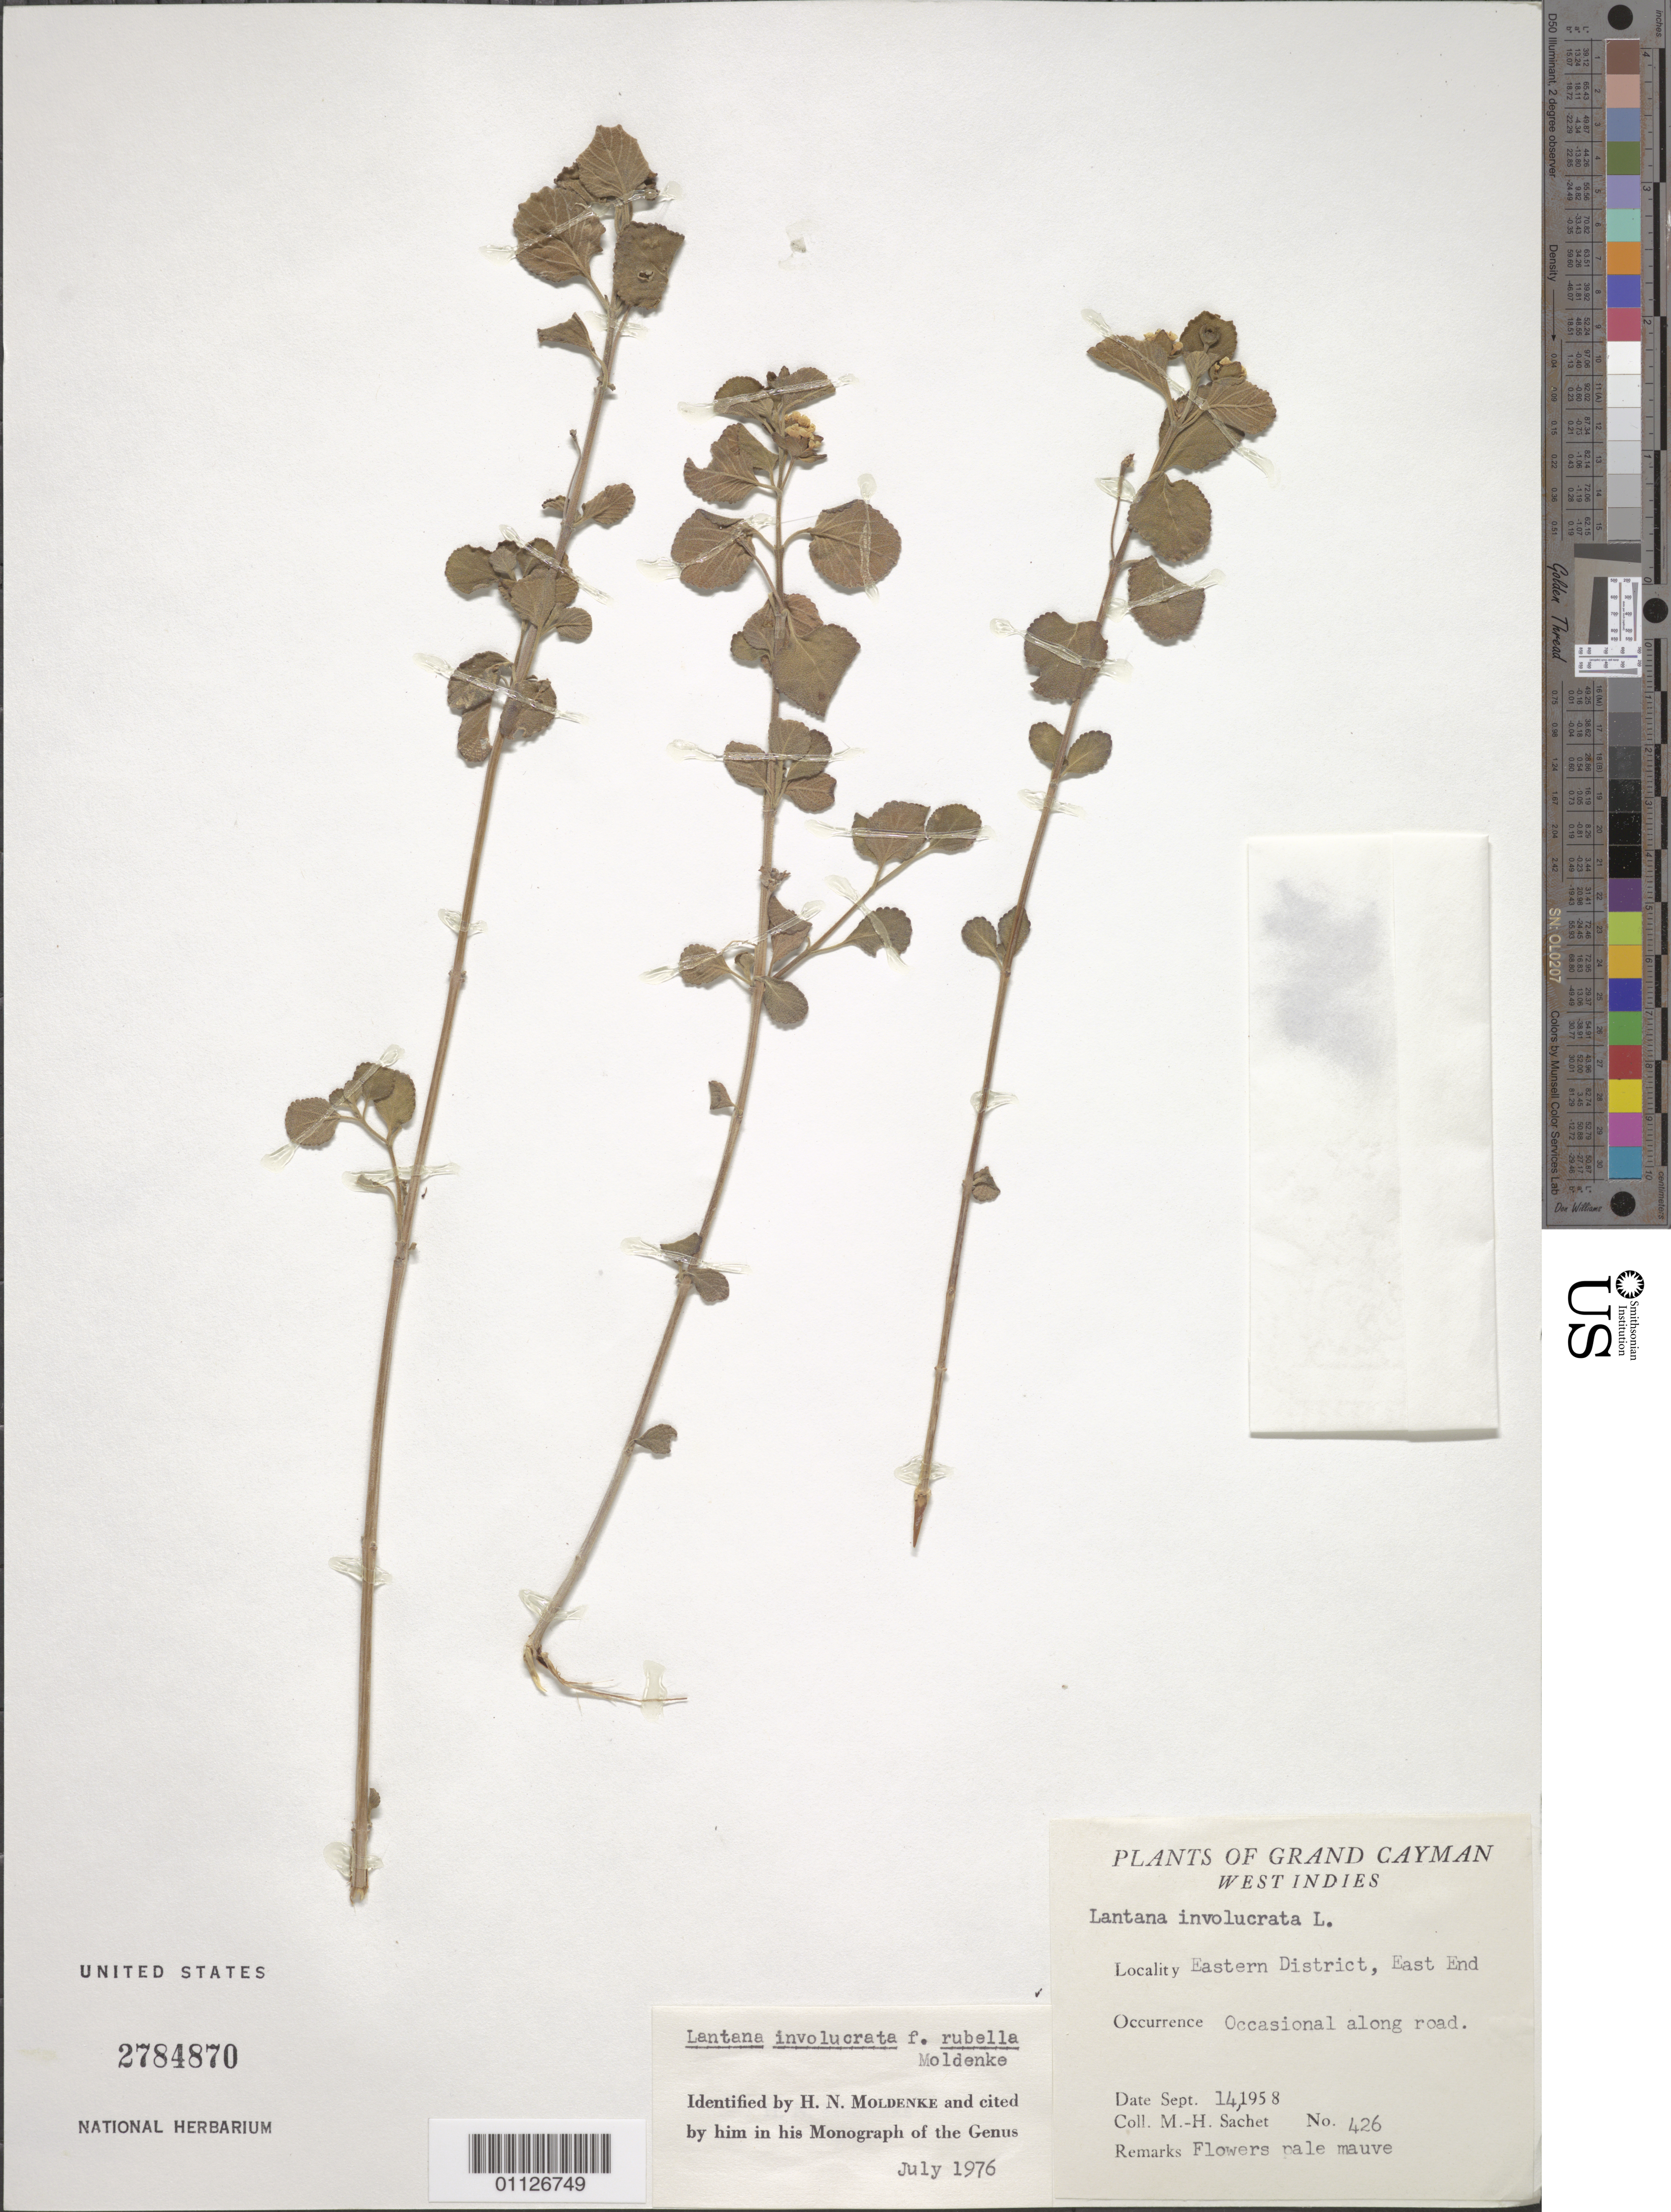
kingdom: Plantae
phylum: Tracheophyta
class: Magnoliopsida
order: Lamiales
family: Verbenaceae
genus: Lantana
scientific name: Lantana involucrata f. rubella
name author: Moldenke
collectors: M.-H. Sachet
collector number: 426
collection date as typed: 14 Sep 1958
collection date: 1958-09-14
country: Cayman Islands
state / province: Eastern Dist.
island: Grand Cayman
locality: Eastern District, East End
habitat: occasional along road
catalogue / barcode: US 2784870